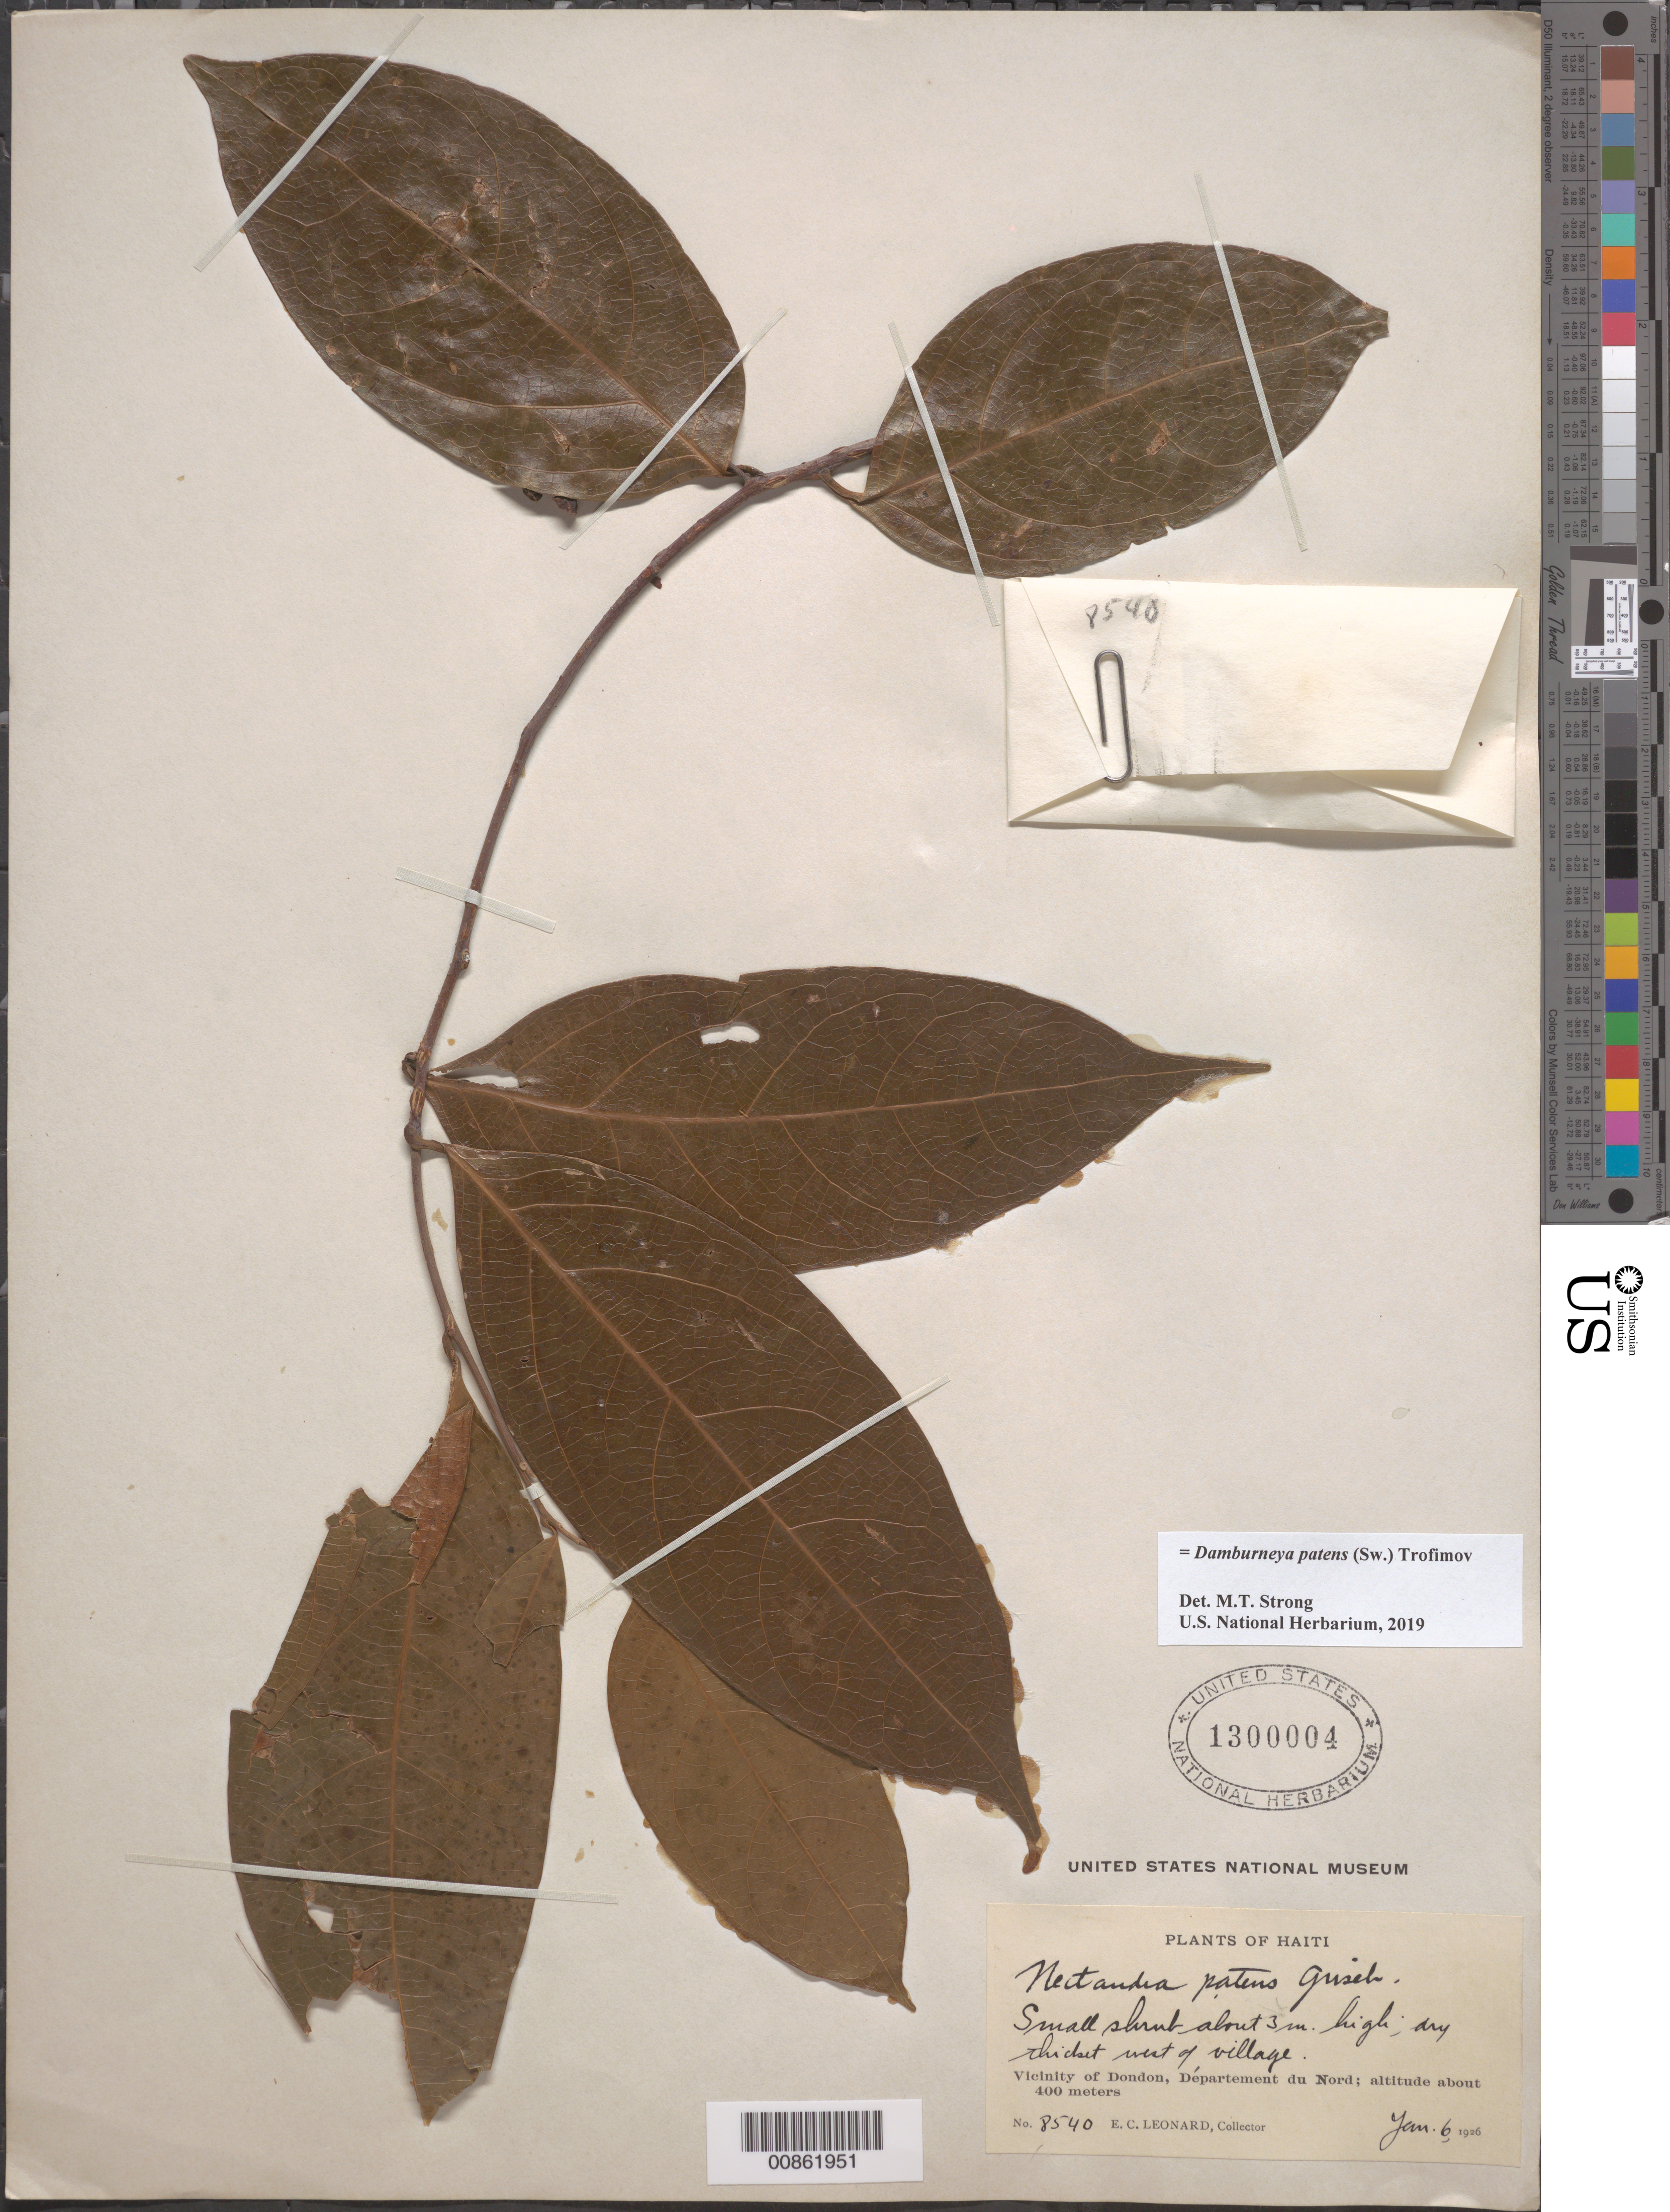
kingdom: Plantae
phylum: Tracheophyta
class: Magnoliopsida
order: Laurales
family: Lauraceae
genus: Damburneya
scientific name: Damburneya patens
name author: (Sw.) Trofimov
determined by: Strong, M. T., (US), Smithsonian Institution - National Museum of Natural History (UNITED STATES)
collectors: E. C. Leonard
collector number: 8540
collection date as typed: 06 Jan 1926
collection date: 1926-01-06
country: Haiti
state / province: Nord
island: Hispaniola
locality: Vicinity of Dondon. West of village.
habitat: Dry thicket.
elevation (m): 400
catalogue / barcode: US 1300004